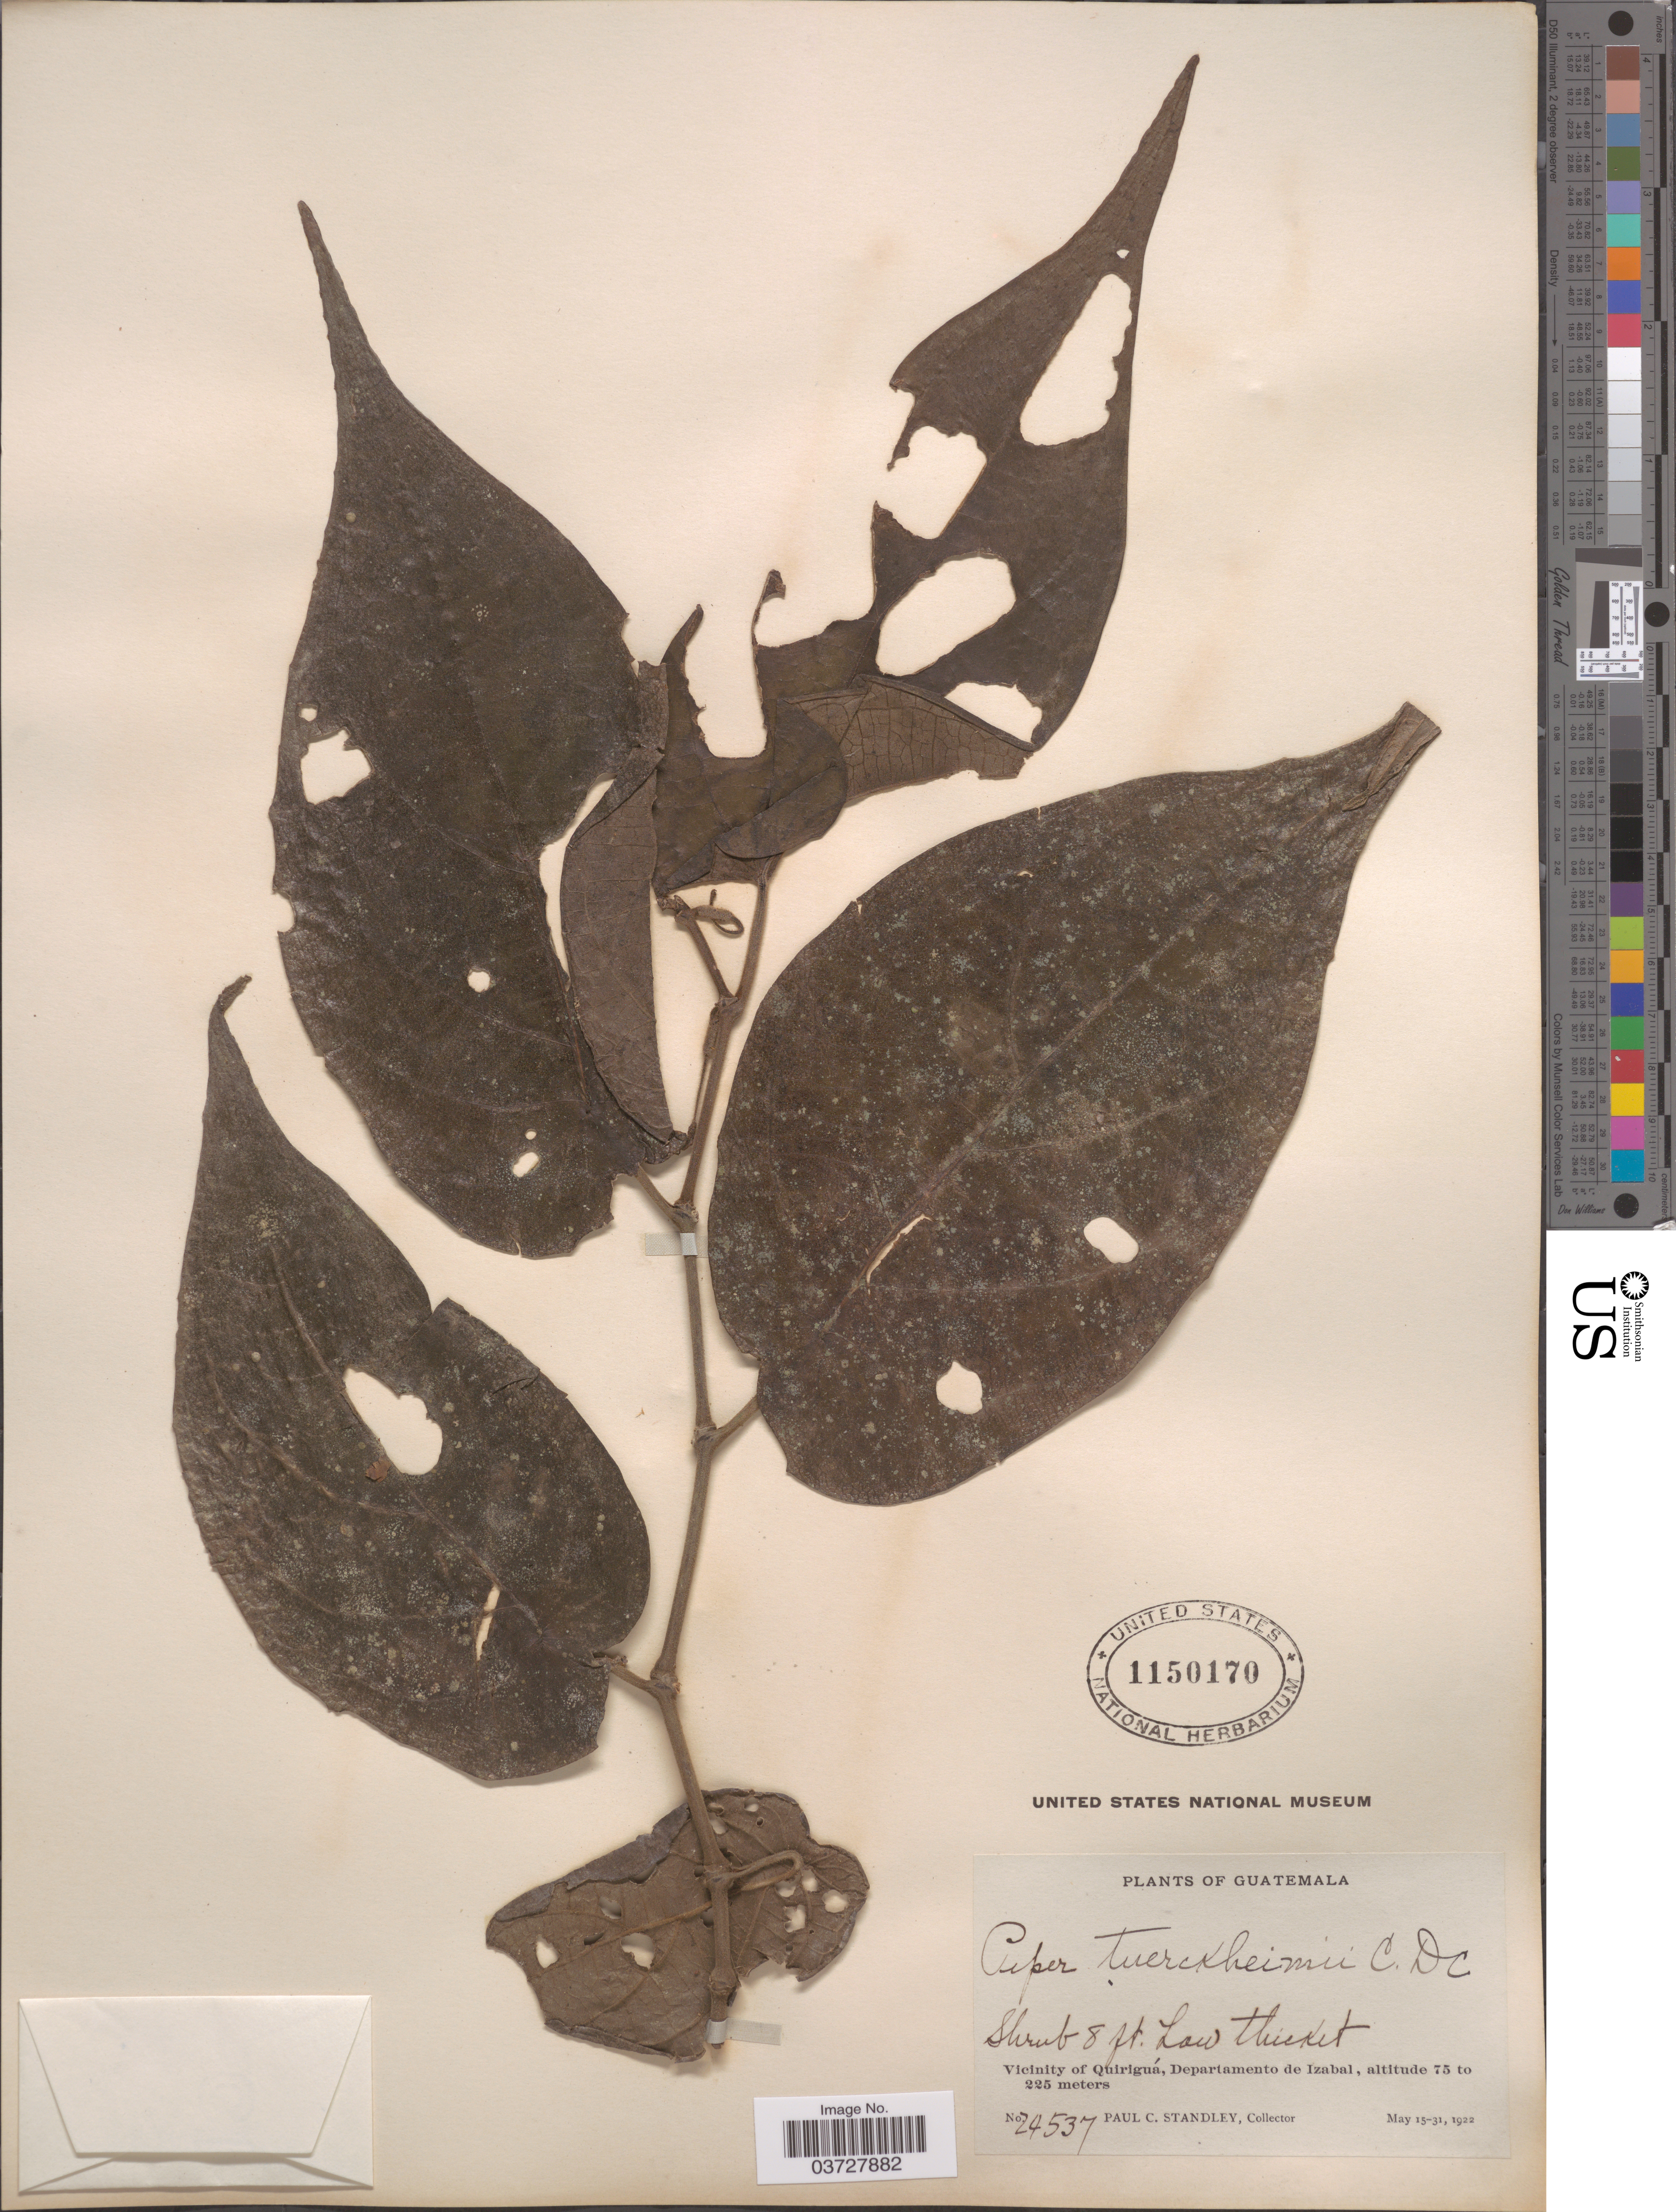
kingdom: Plantae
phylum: Tracheophyta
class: Magnoliopsida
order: Piperales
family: Piperaceae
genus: Piper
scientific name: Piper tuerckheimii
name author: C. DC.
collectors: P. C. Standley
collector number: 24537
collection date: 1922-05-15/1922-05-31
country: Guatemala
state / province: Izabal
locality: Vicinity of Quiriguá, Departamento de Izabal.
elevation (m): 75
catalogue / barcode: US 1150170